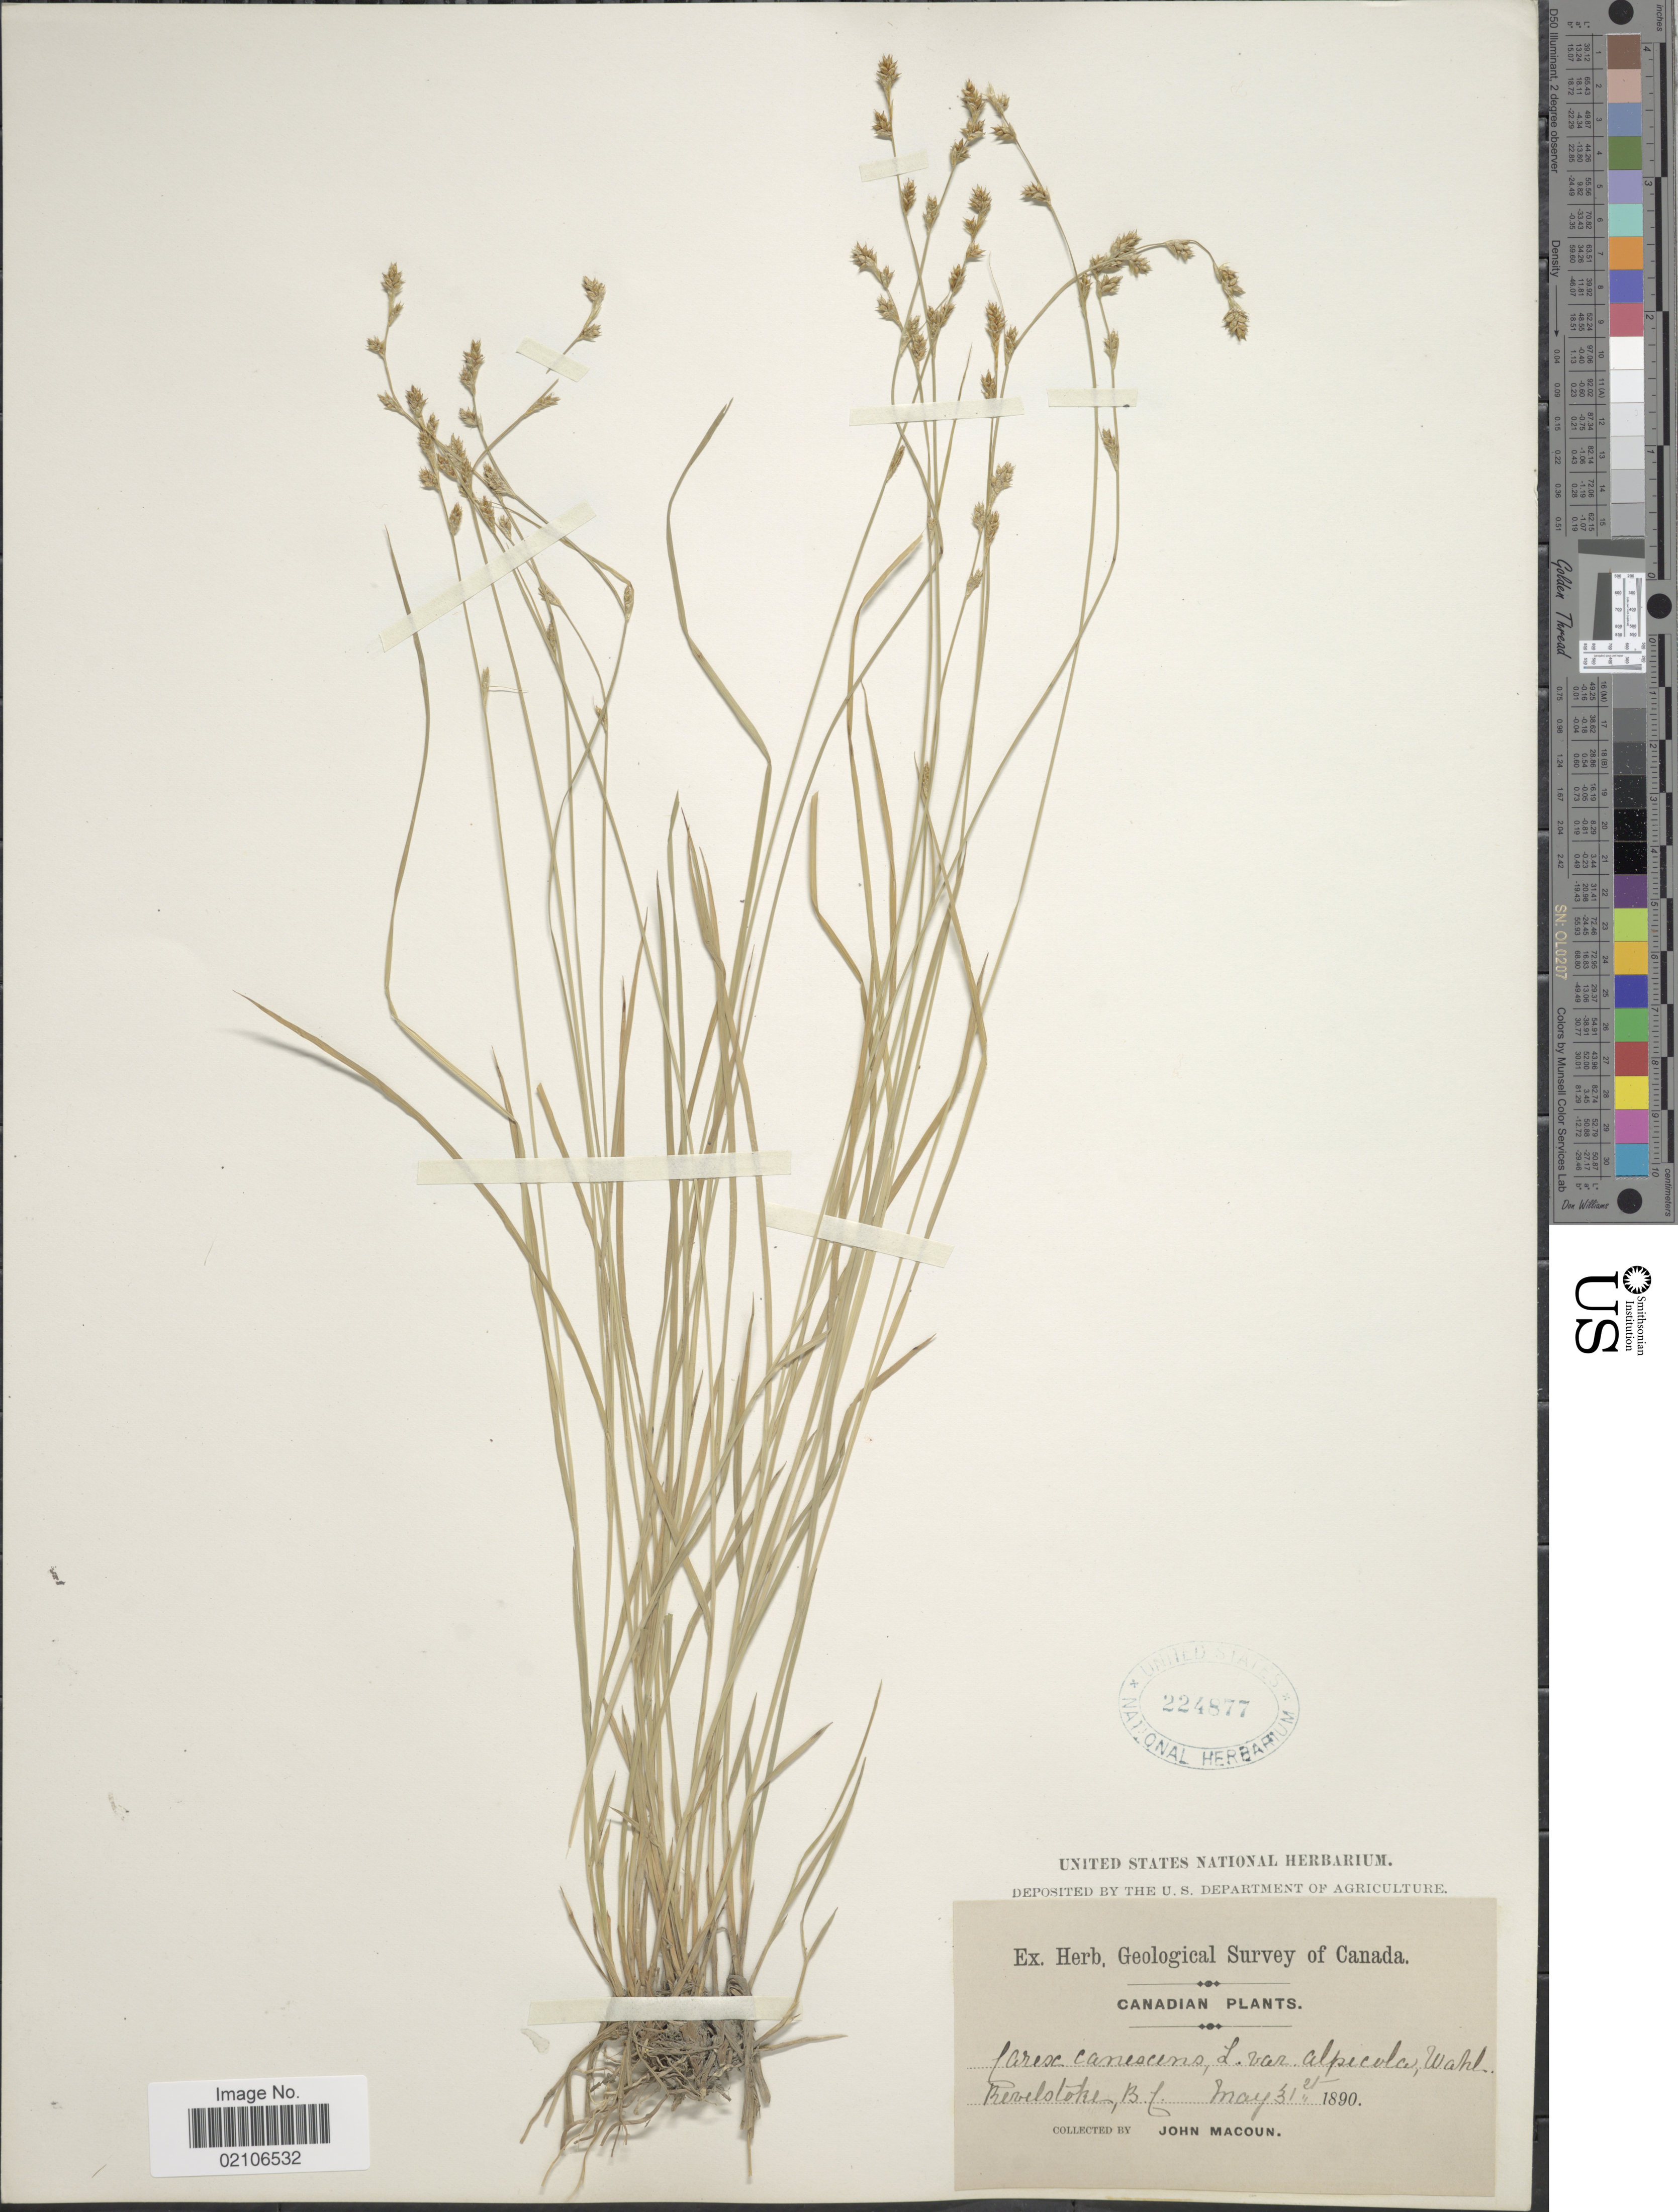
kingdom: Plantae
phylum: Tracheophyta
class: Liliopsida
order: Poales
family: Cyperaceae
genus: Carex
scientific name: Carex brunnescens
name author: (Pers.) Poir.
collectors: J. Macoun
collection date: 1890-05-31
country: Canada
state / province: British Columbia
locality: Revelstoke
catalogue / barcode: US 224877